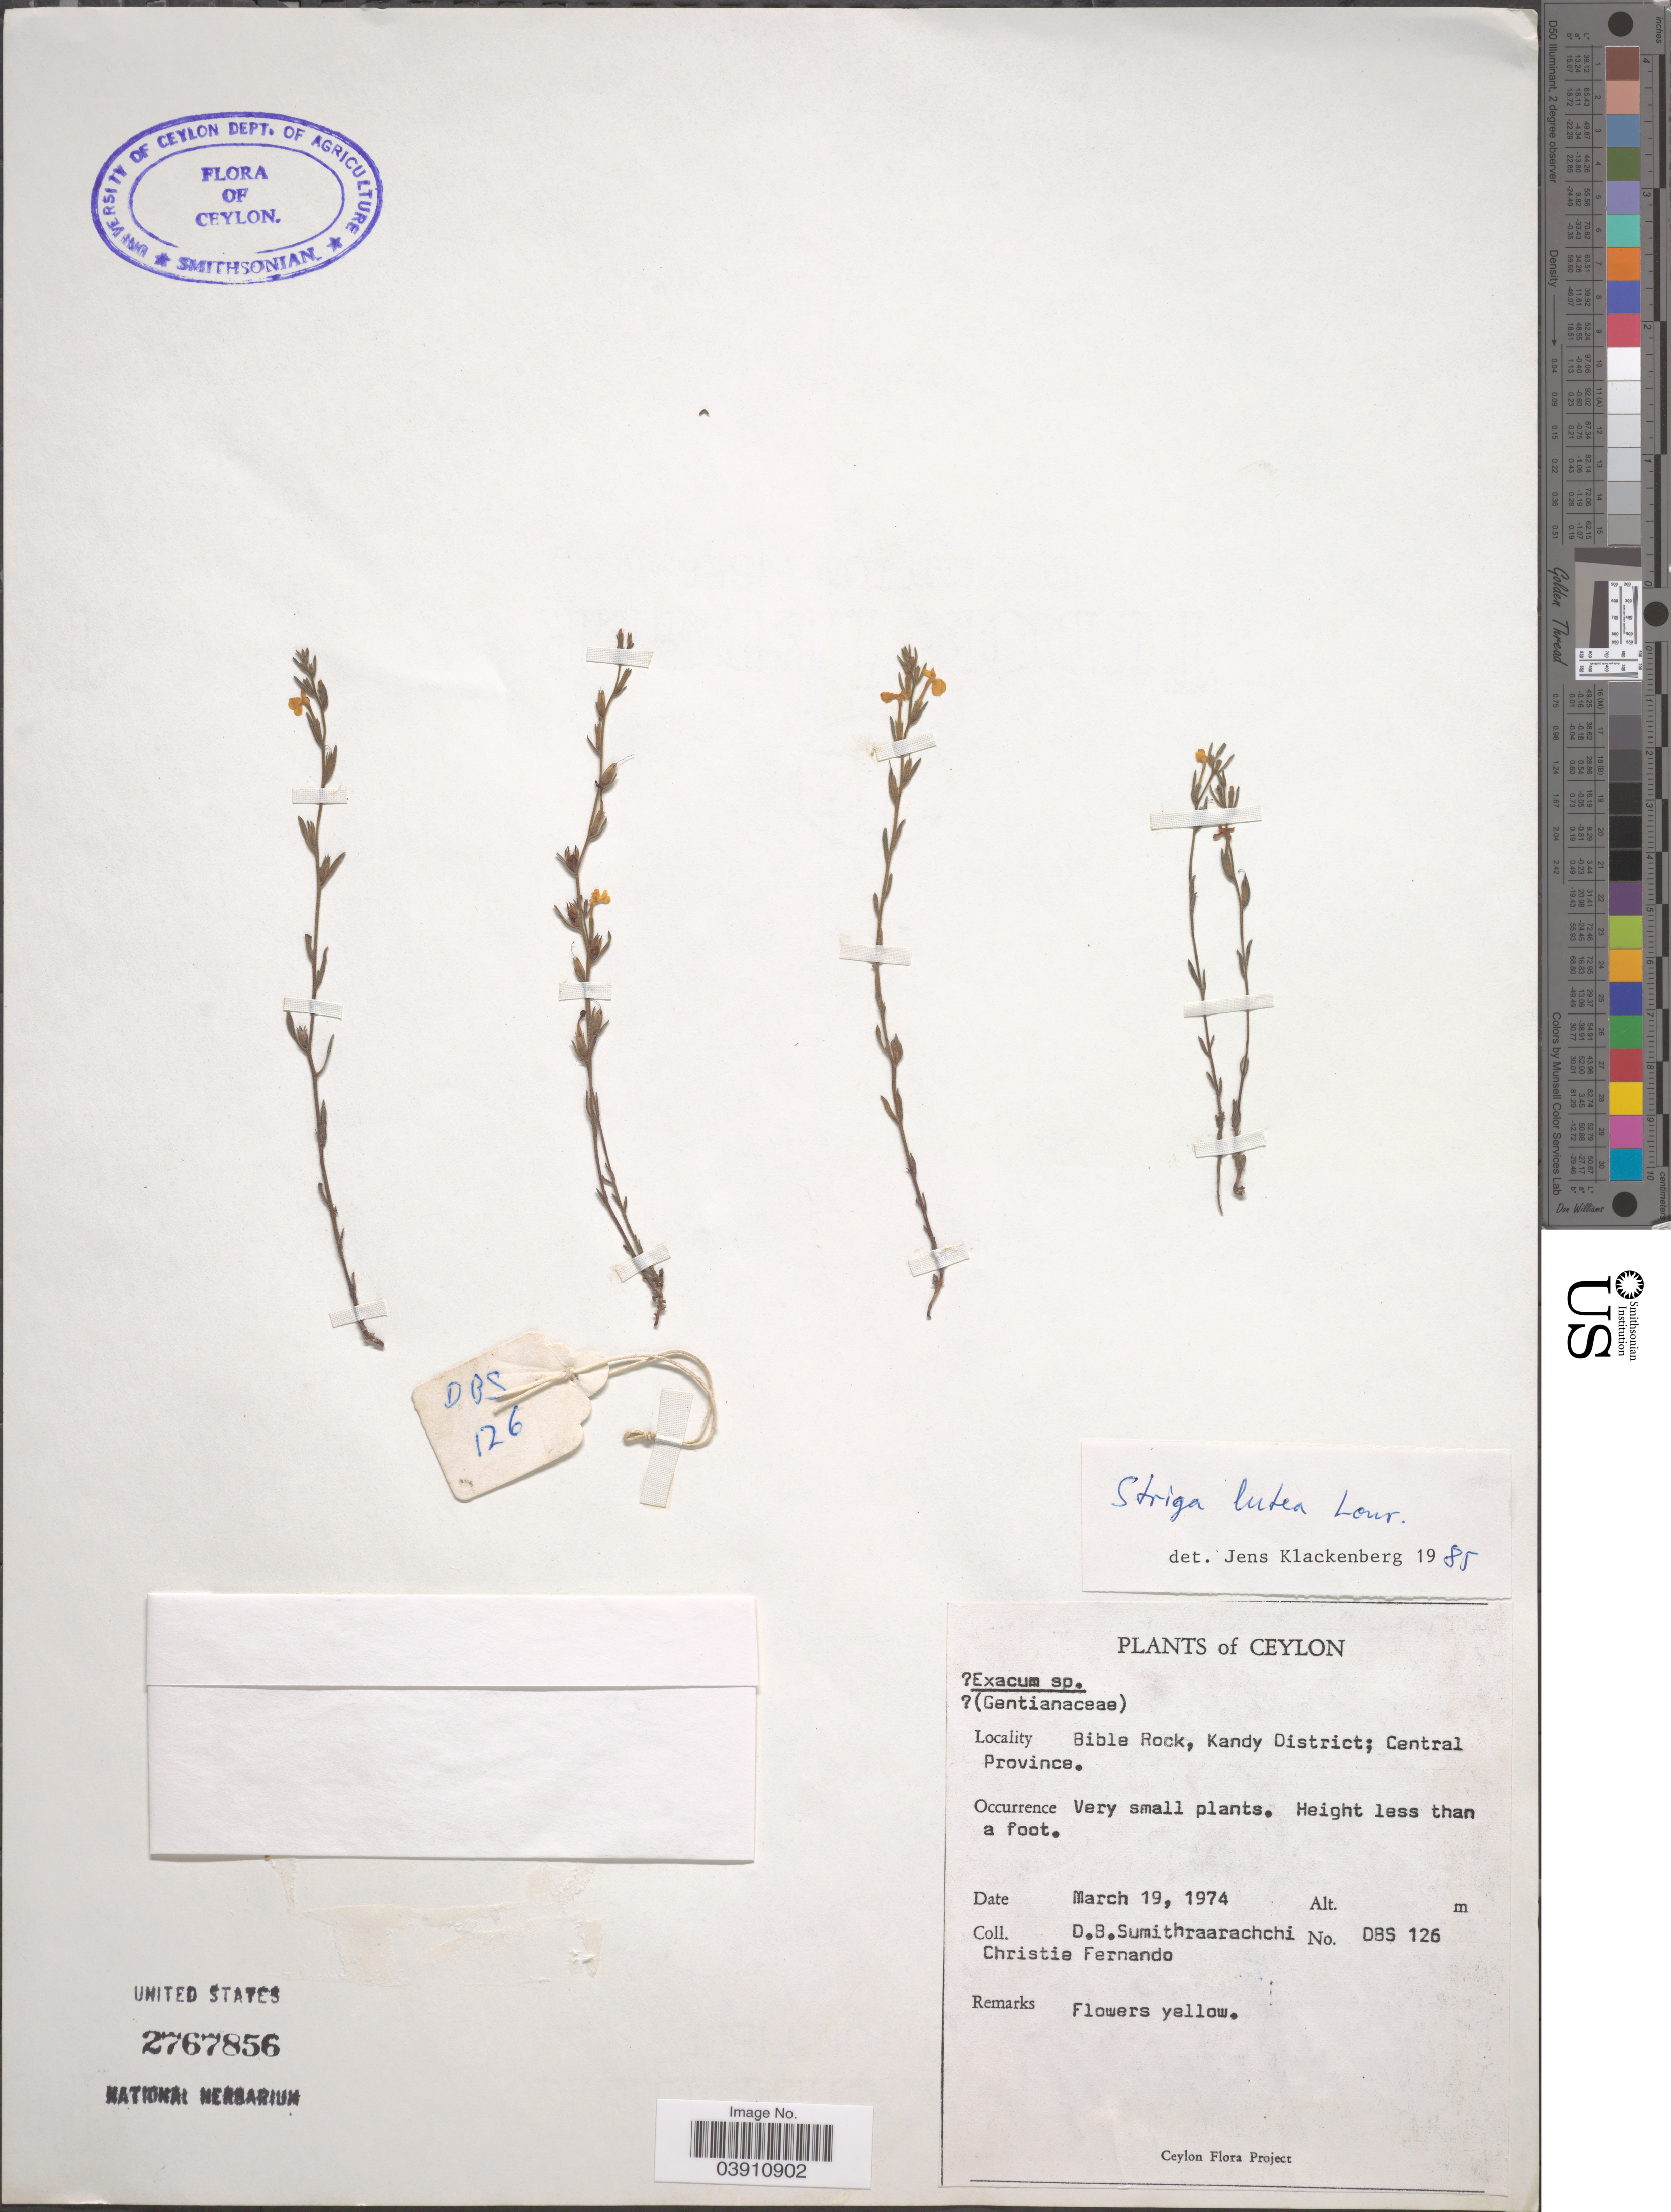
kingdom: Plantae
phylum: Tracheophyta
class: Magnoliopsida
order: Lamiales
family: Orobanchaceae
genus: Striga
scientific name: Striga lutea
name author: Lour.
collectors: D. B. Sumithraarachchi & C. Fernando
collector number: DBS 126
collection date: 1974-03-19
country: Sri Lanka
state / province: Central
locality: Ceylon. Bible Rock, Kandy District.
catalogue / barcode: US 2767856